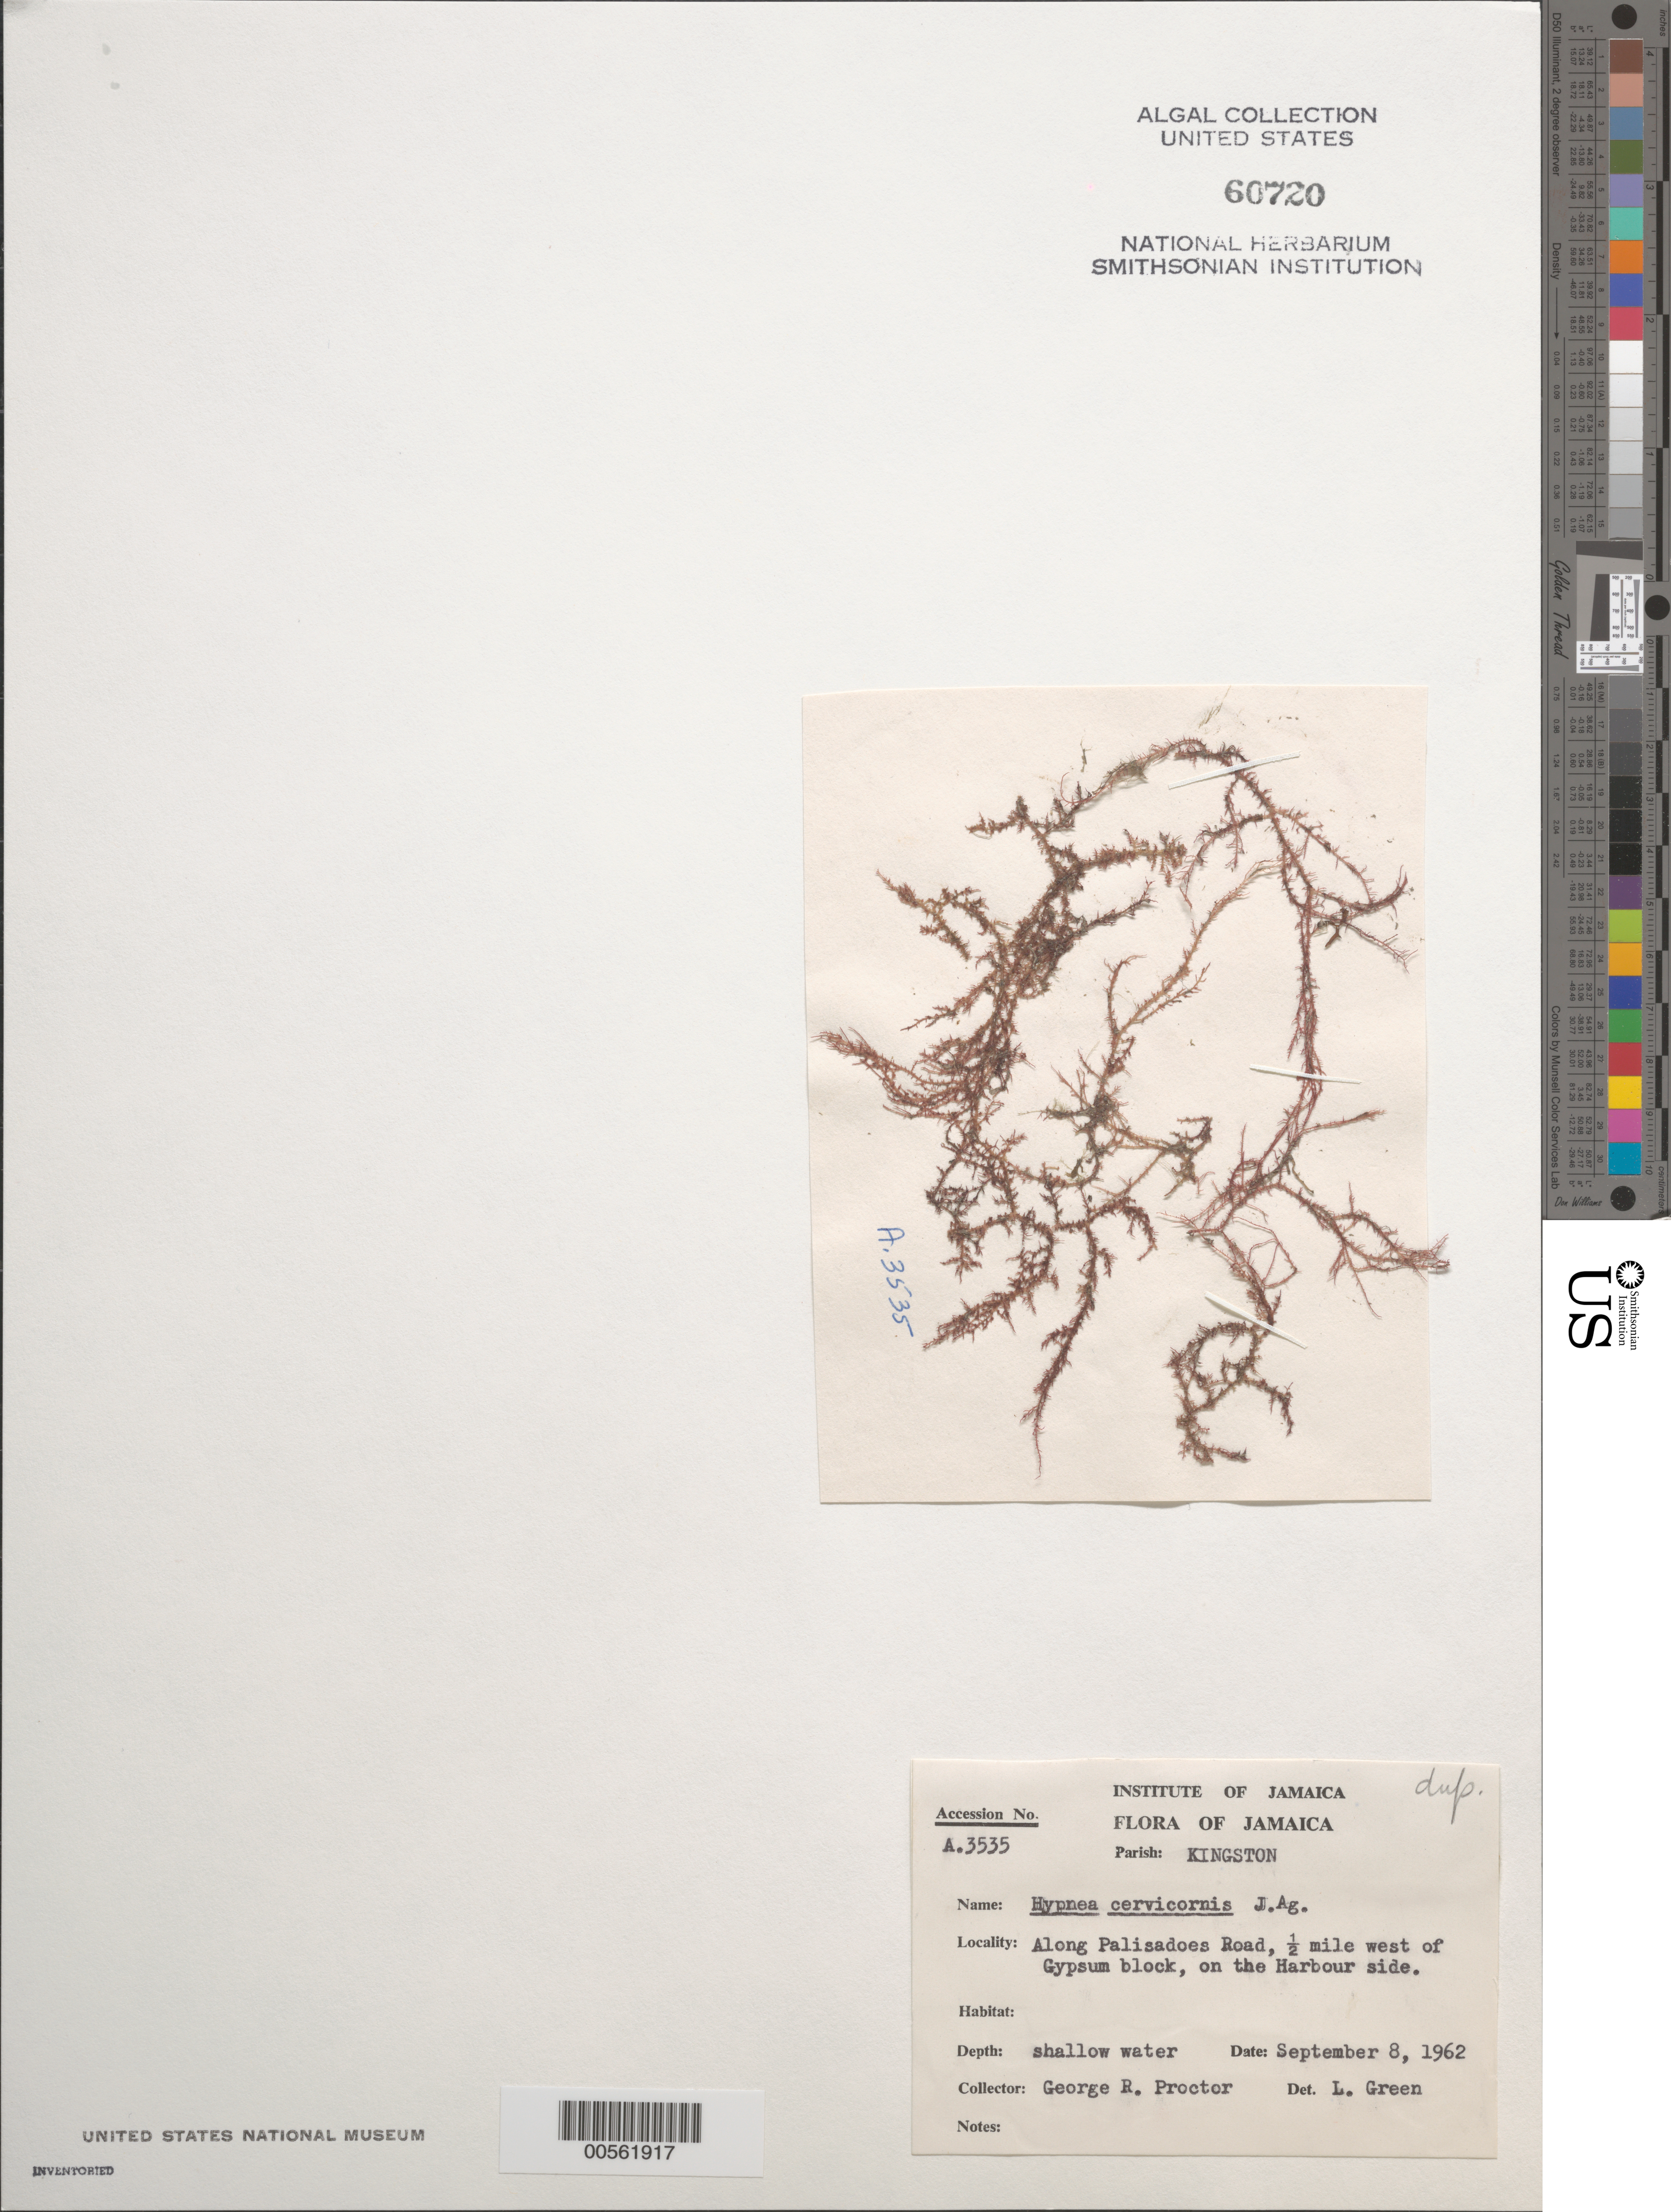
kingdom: Plantae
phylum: Rhodophyta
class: Florideophyceae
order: Gigartinales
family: Cystocloniaceae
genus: Hypnea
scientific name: Hypnea cervicornis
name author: J. Agardh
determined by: Green, L.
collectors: G. R. Proctor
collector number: A.3535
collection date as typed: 08 Sep 1962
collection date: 1962-09-08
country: Jamaica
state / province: Kingston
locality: Palisadoes road, 0.5 mile west of gypsum block, harbor side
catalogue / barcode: US 60720